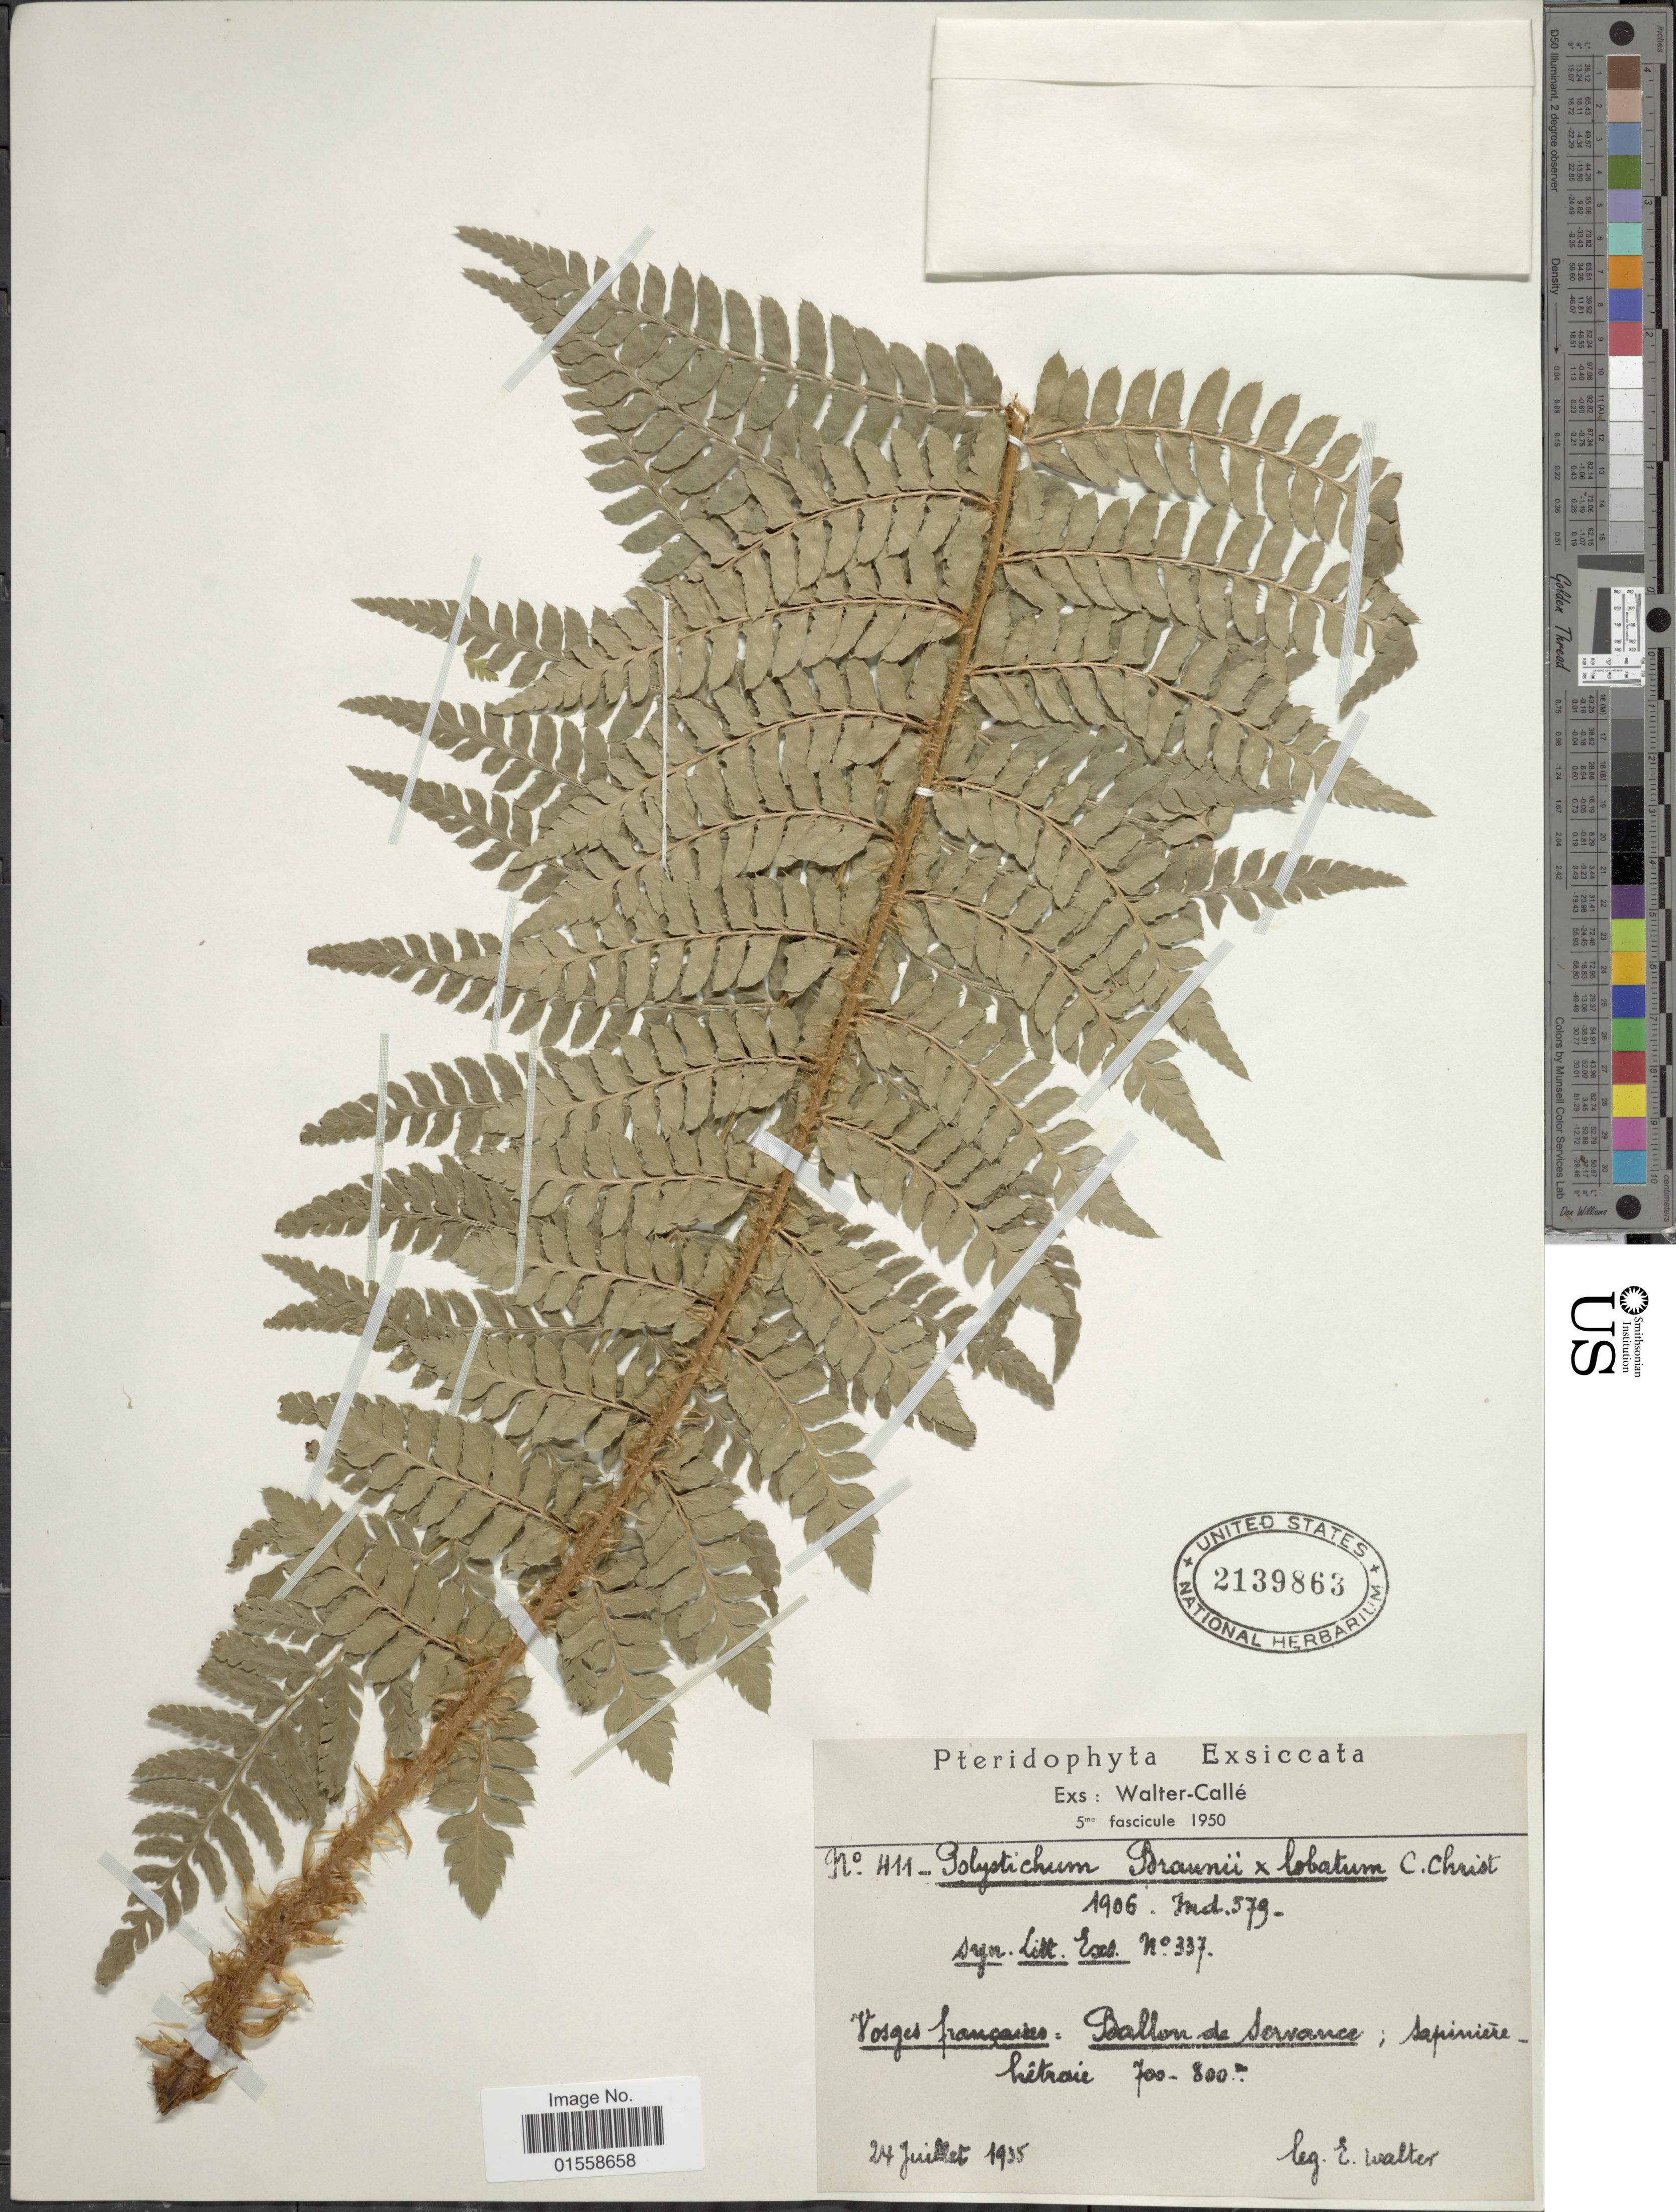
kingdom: Plantae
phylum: Tracheophyta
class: Polypodiopsida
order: Polypodiales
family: Dryopteridaceae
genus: Polystichum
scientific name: Polystichum braunii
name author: (Spenn.) Fée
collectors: E. Walter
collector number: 411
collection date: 1935-07-24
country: France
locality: Vosges francaises: Ballon de Servance: Sapiniere hetraie. [interpreted]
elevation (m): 700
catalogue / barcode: US 2139863